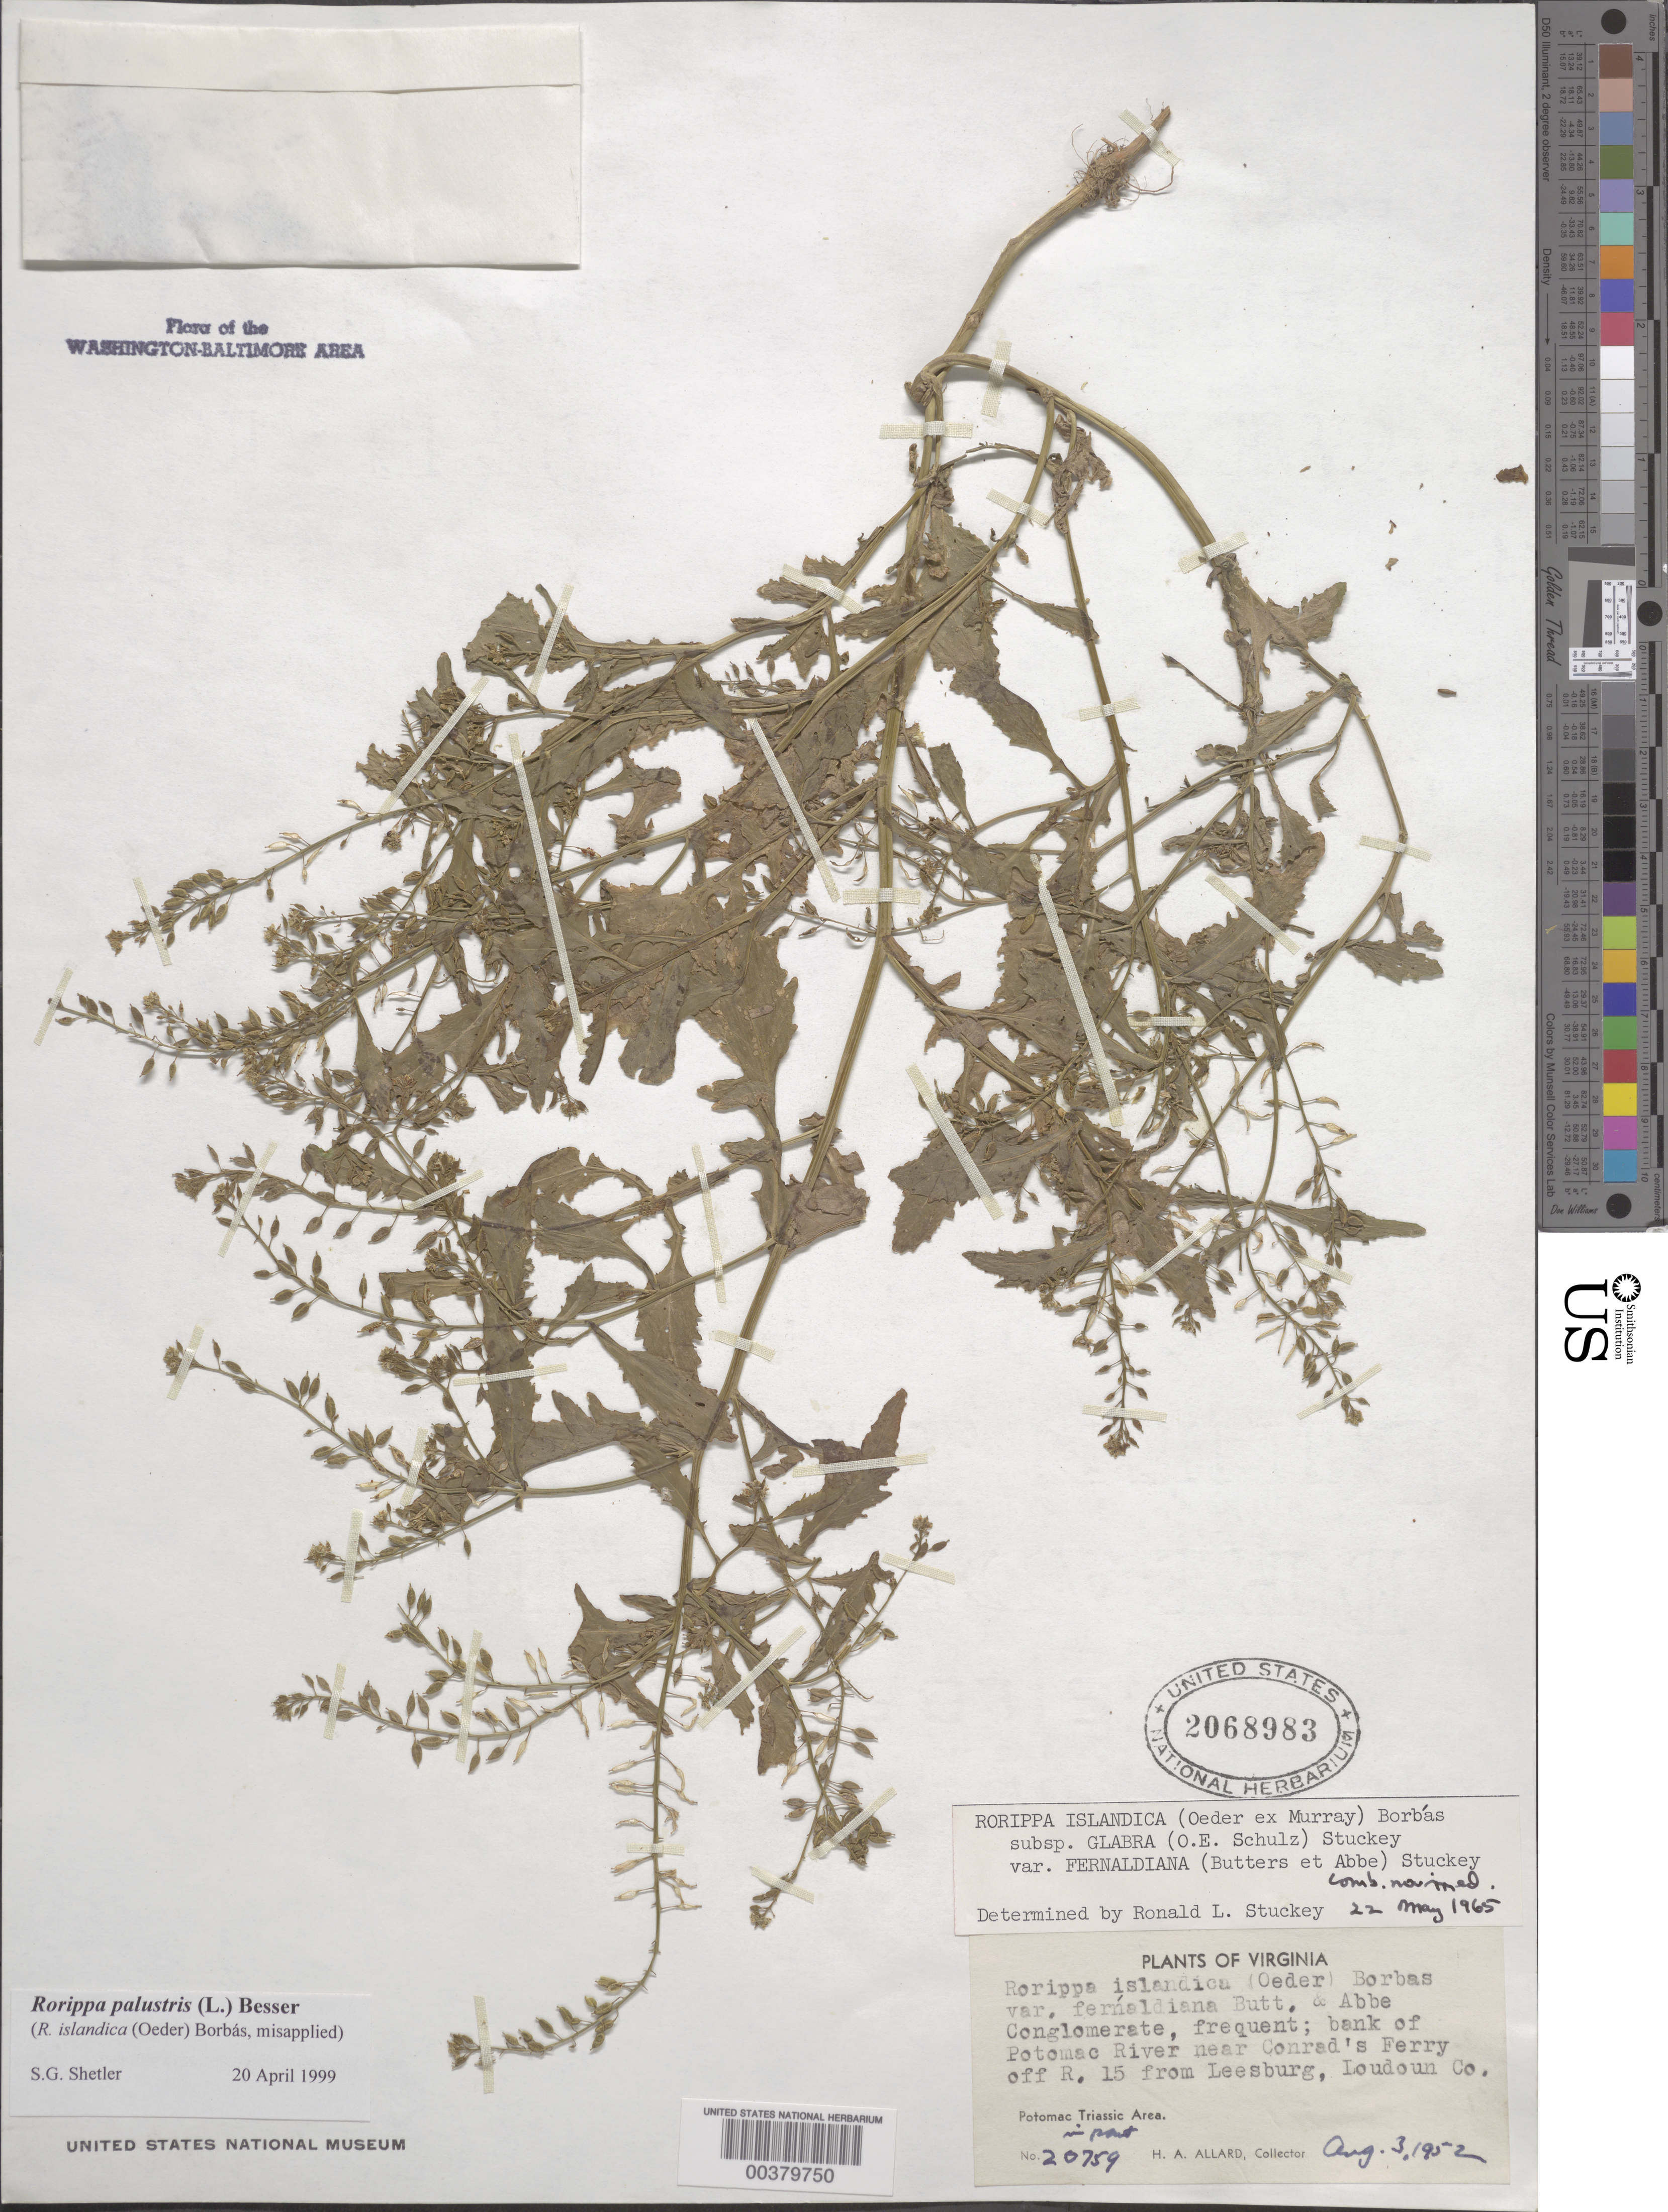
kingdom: Plantae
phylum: Tracheophyta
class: Magnoliopsida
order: Brassicales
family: Brassicaceae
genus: Rorippa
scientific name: Rorippa palustris var. fernaldiana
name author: (Butters & Abbe) Stuckey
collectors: H. A. Allard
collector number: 20759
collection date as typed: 03 Aug 1952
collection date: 1952-08-03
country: United States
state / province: Virginia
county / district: Loudoun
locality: Potomac River near Conrads Ferry, off Route 15 from Leesburg C. & O. Canal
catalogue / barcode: US 2068983